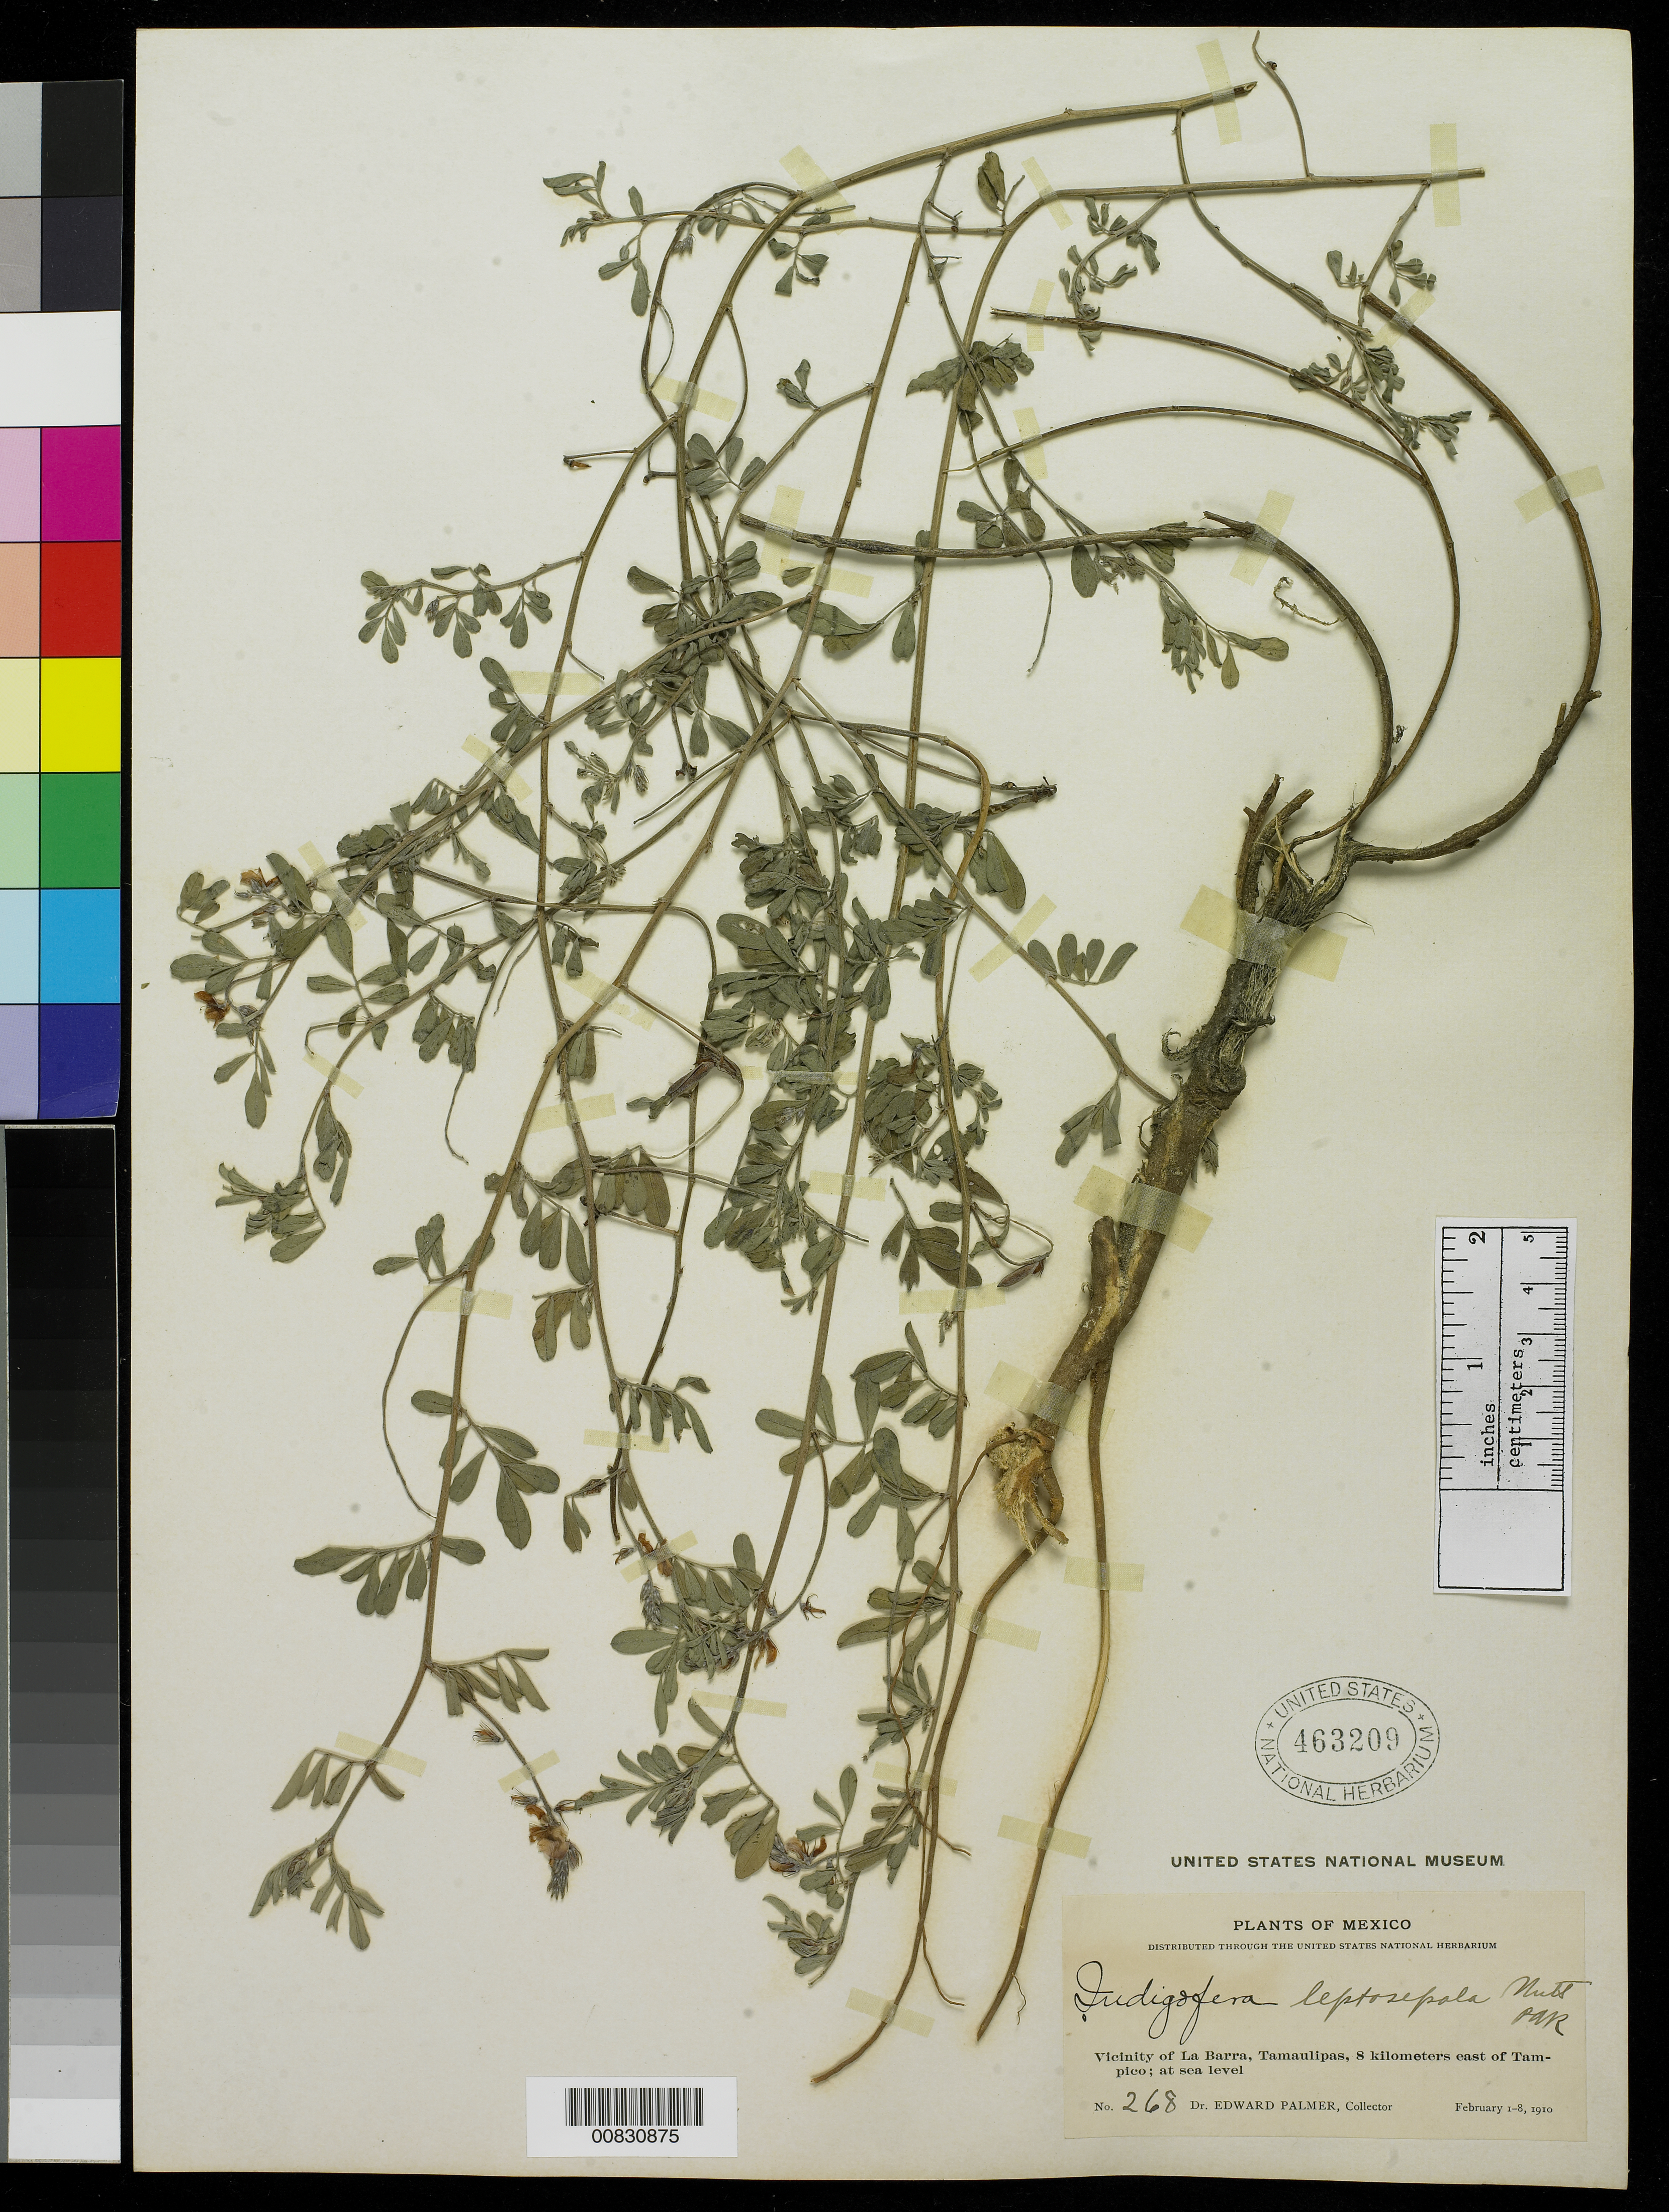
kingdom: Plantae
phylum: Tracheophyta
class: Magnoliopsida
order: Fabales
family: Fabaceae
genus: Indigofera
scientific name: Indigofera leptosepala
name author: Nutt.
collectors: E. Palmer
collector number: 268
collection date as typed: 01 Feb 1910 to 08 Feb 1910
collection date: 1910-02-01/1910-02-08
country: Mexico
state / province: Tamaulipas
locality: Vicinity of La Barra, 8 Kilometers east of Tampico.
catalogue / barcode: US 463209